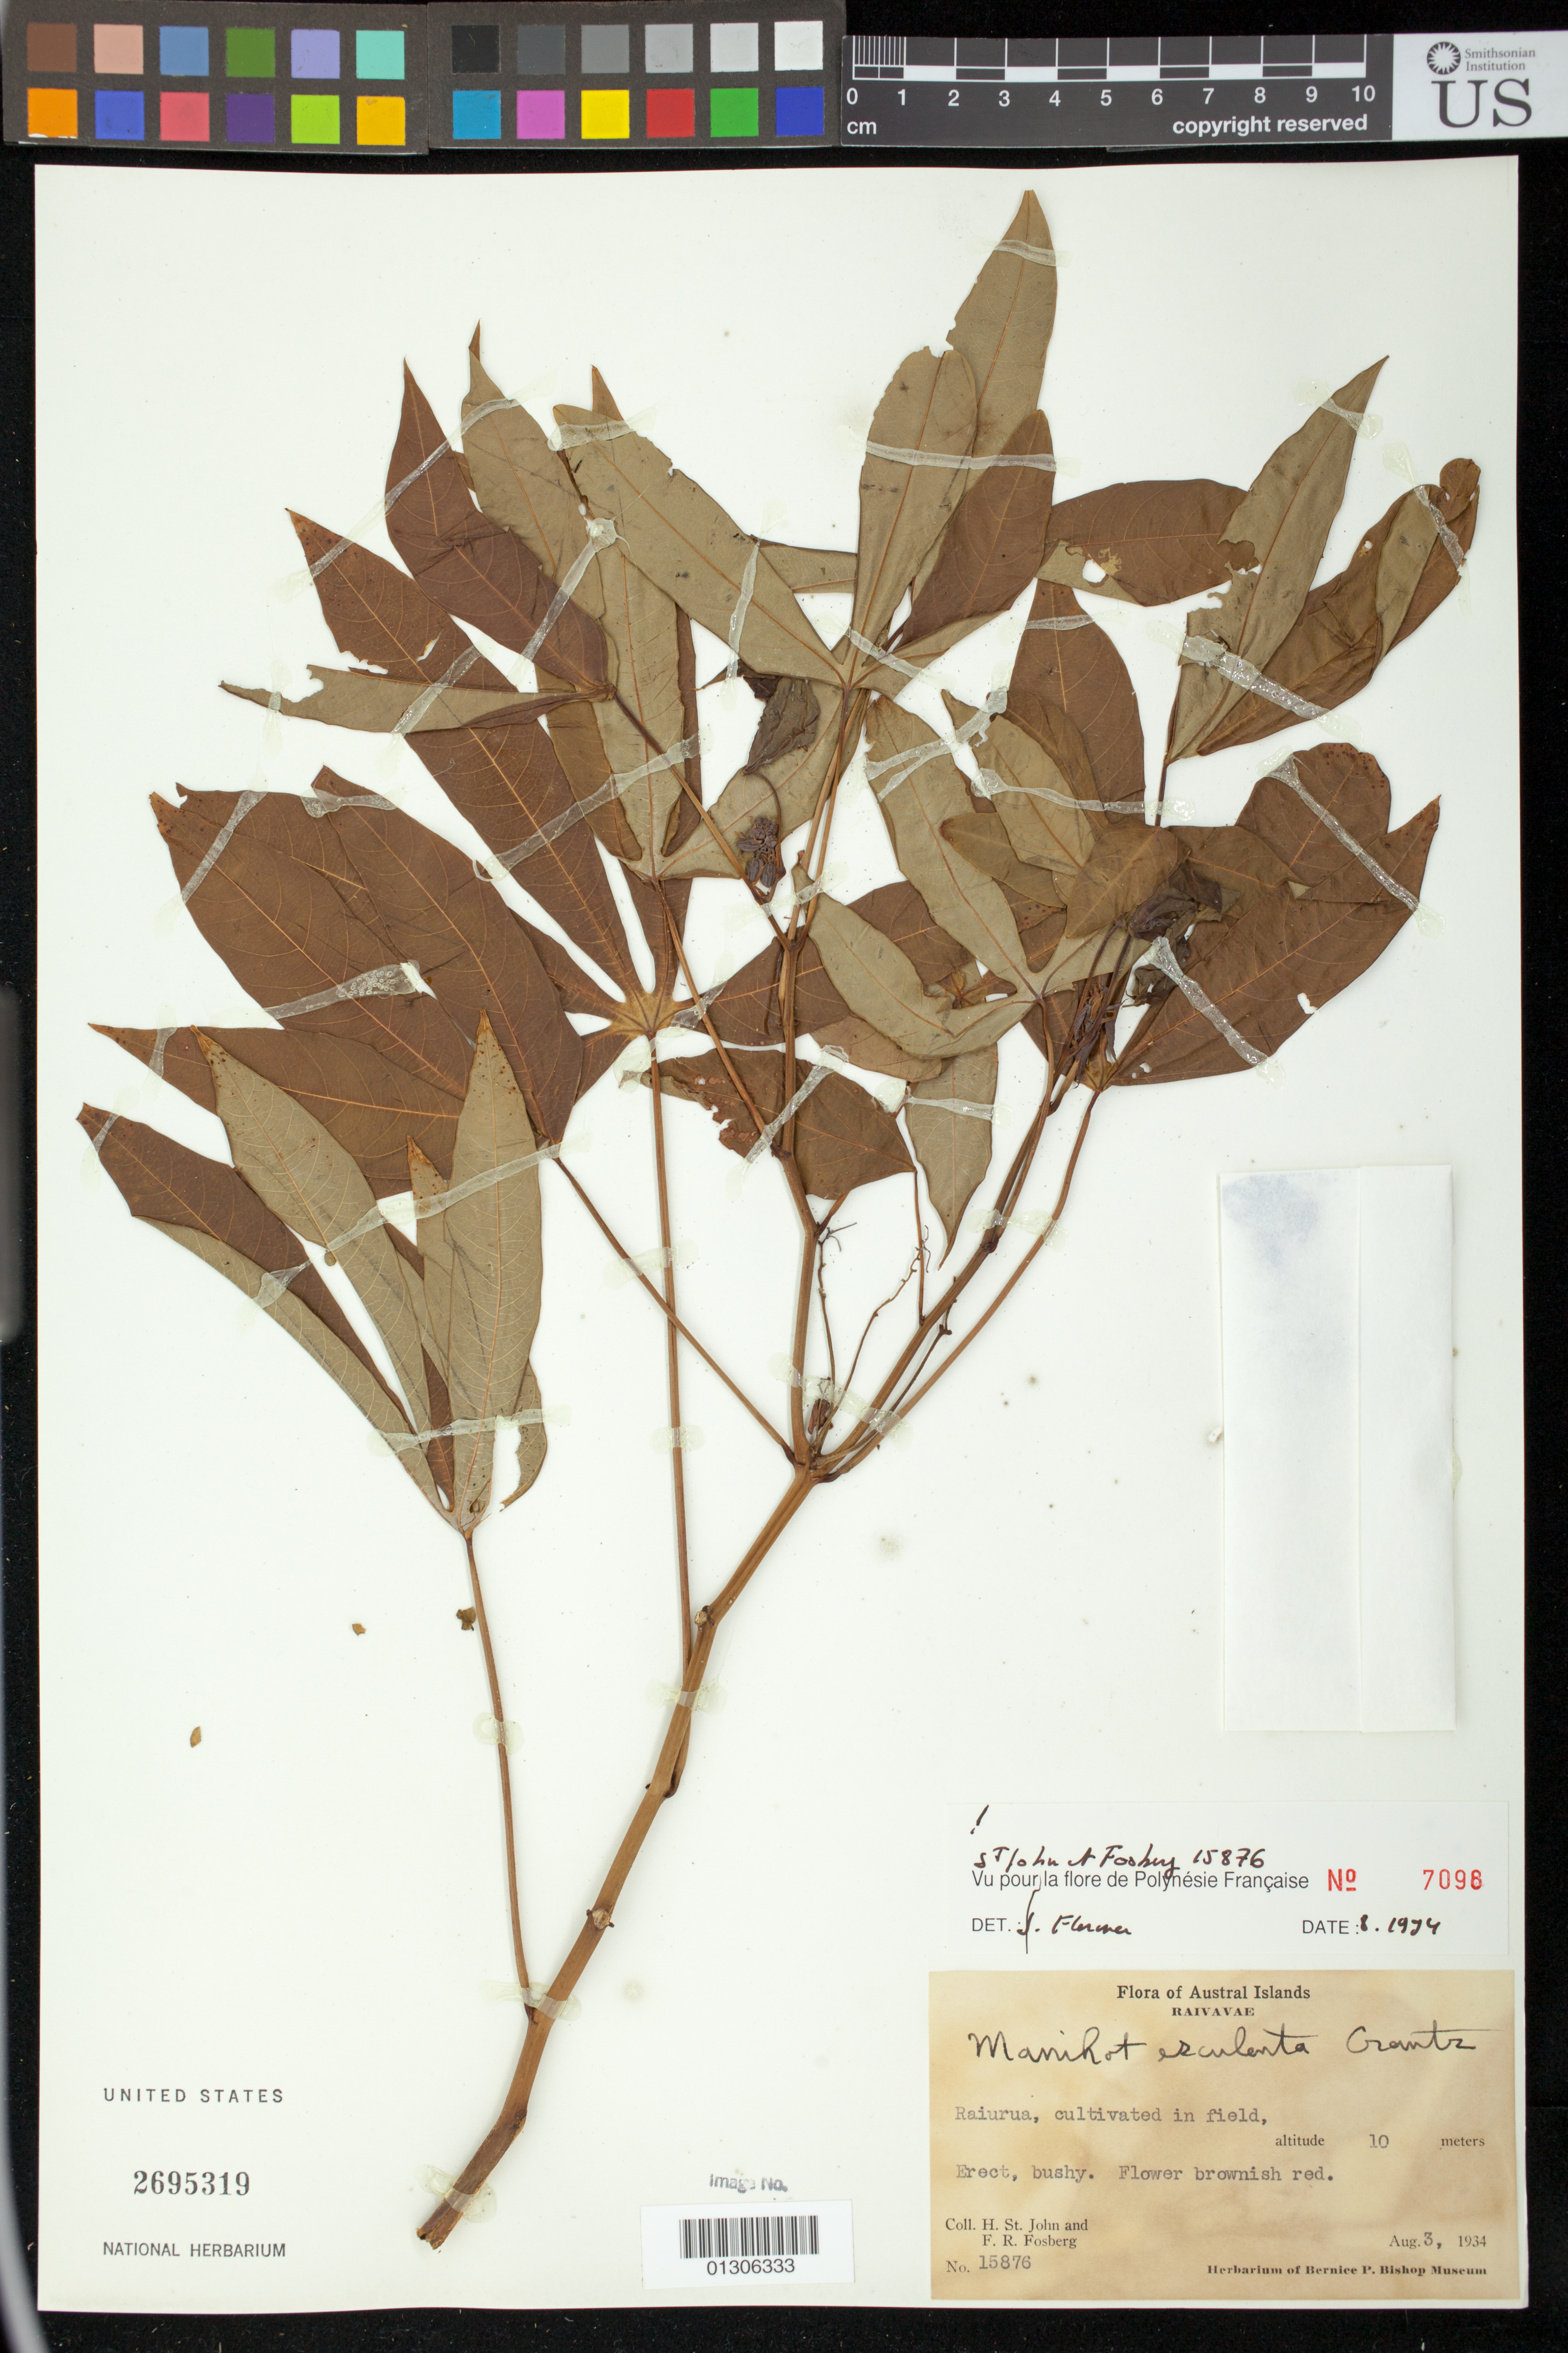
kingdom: Plantae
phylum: Tracheophyta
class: Magnoliopsida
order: Malpighiales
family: Euphorbiaceae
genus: Manihot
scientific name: Manihot esculenta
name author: Crantz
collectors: H. St John & F. R. Fosberg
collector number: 15876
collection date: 1934-08-03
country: French Polynesia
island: Raivavae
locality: Raivavae, Austral Islands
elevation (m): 10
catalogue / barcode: US 2695319